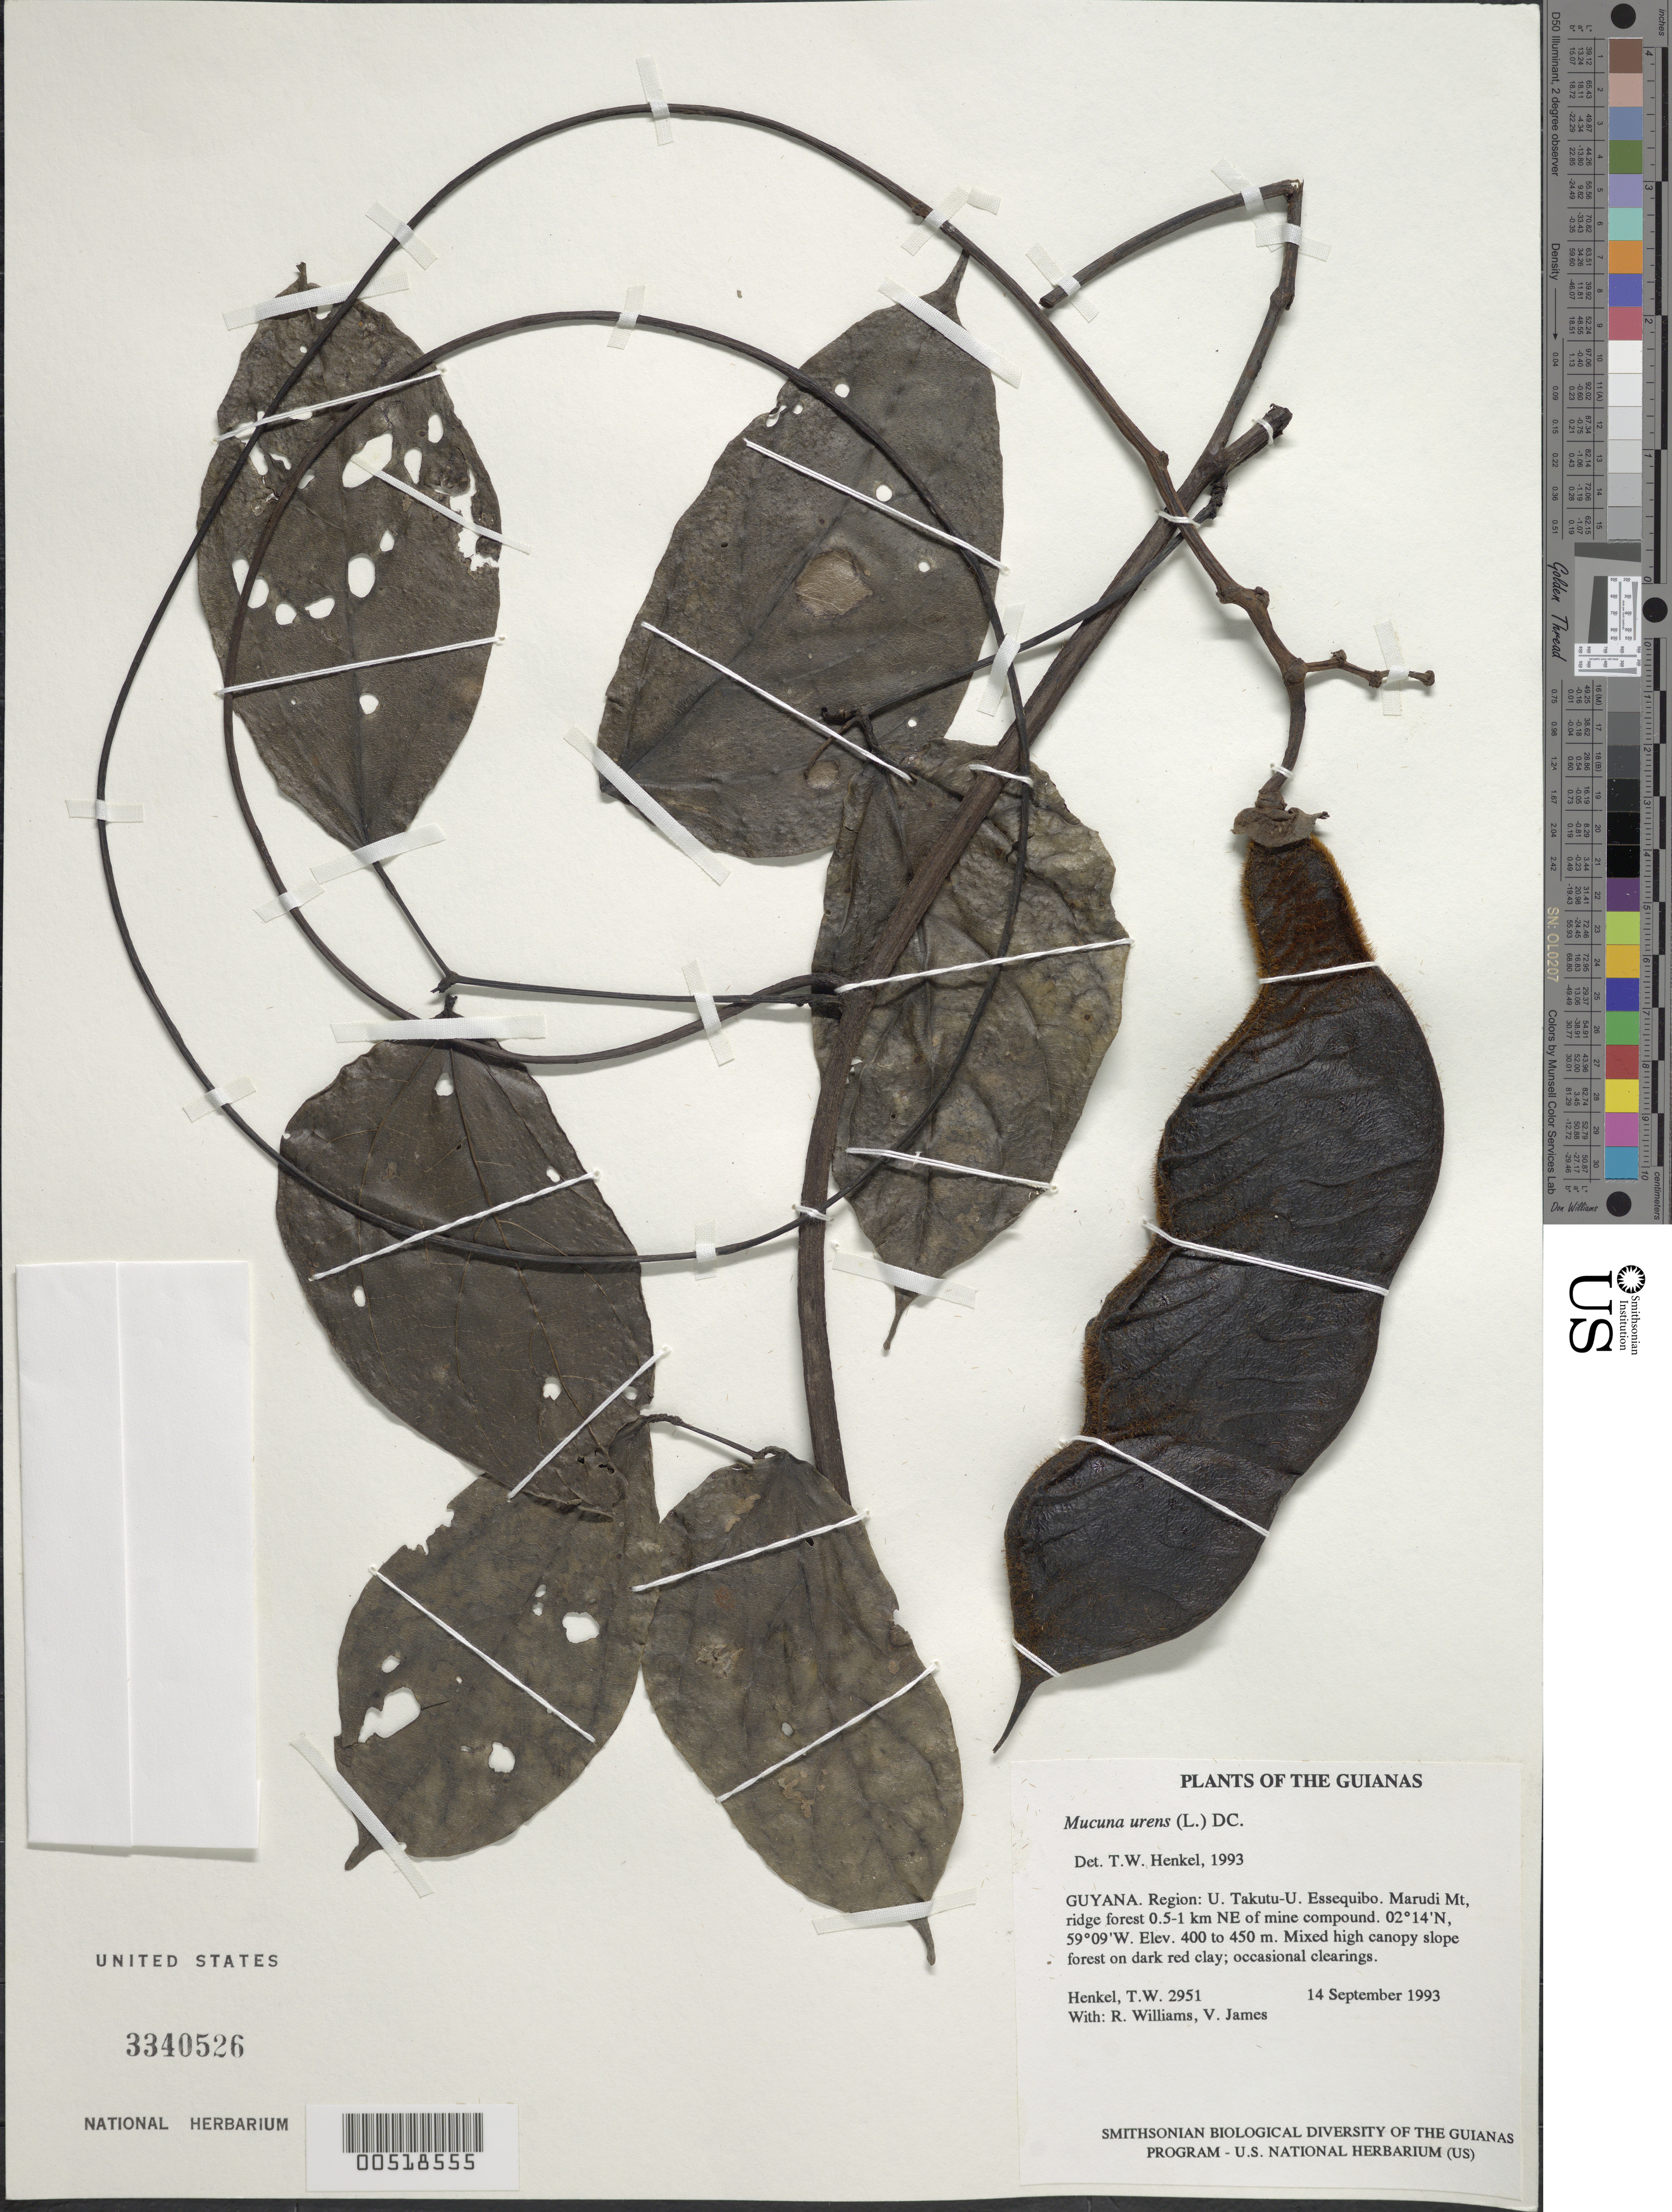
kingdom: Plantae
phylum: Tracheophyta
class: Magnoliopsida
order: Fabales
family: Fabaceae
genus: Mucuna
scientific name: Mucuna urens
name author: (L.) Medik.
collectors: T. Henkel, R. Williams & V. James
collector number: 2951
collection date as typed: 14 September 1993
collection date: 1993-09-14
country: Guyana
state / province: U. Takutu-U. Essequibo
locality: Marudi Mt, ridge forest 0.5-1 km NE of mine compound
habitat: Mixed high canopy slope forest on dark red clay; occasional clearings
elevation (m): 400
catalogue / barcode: US 3340526